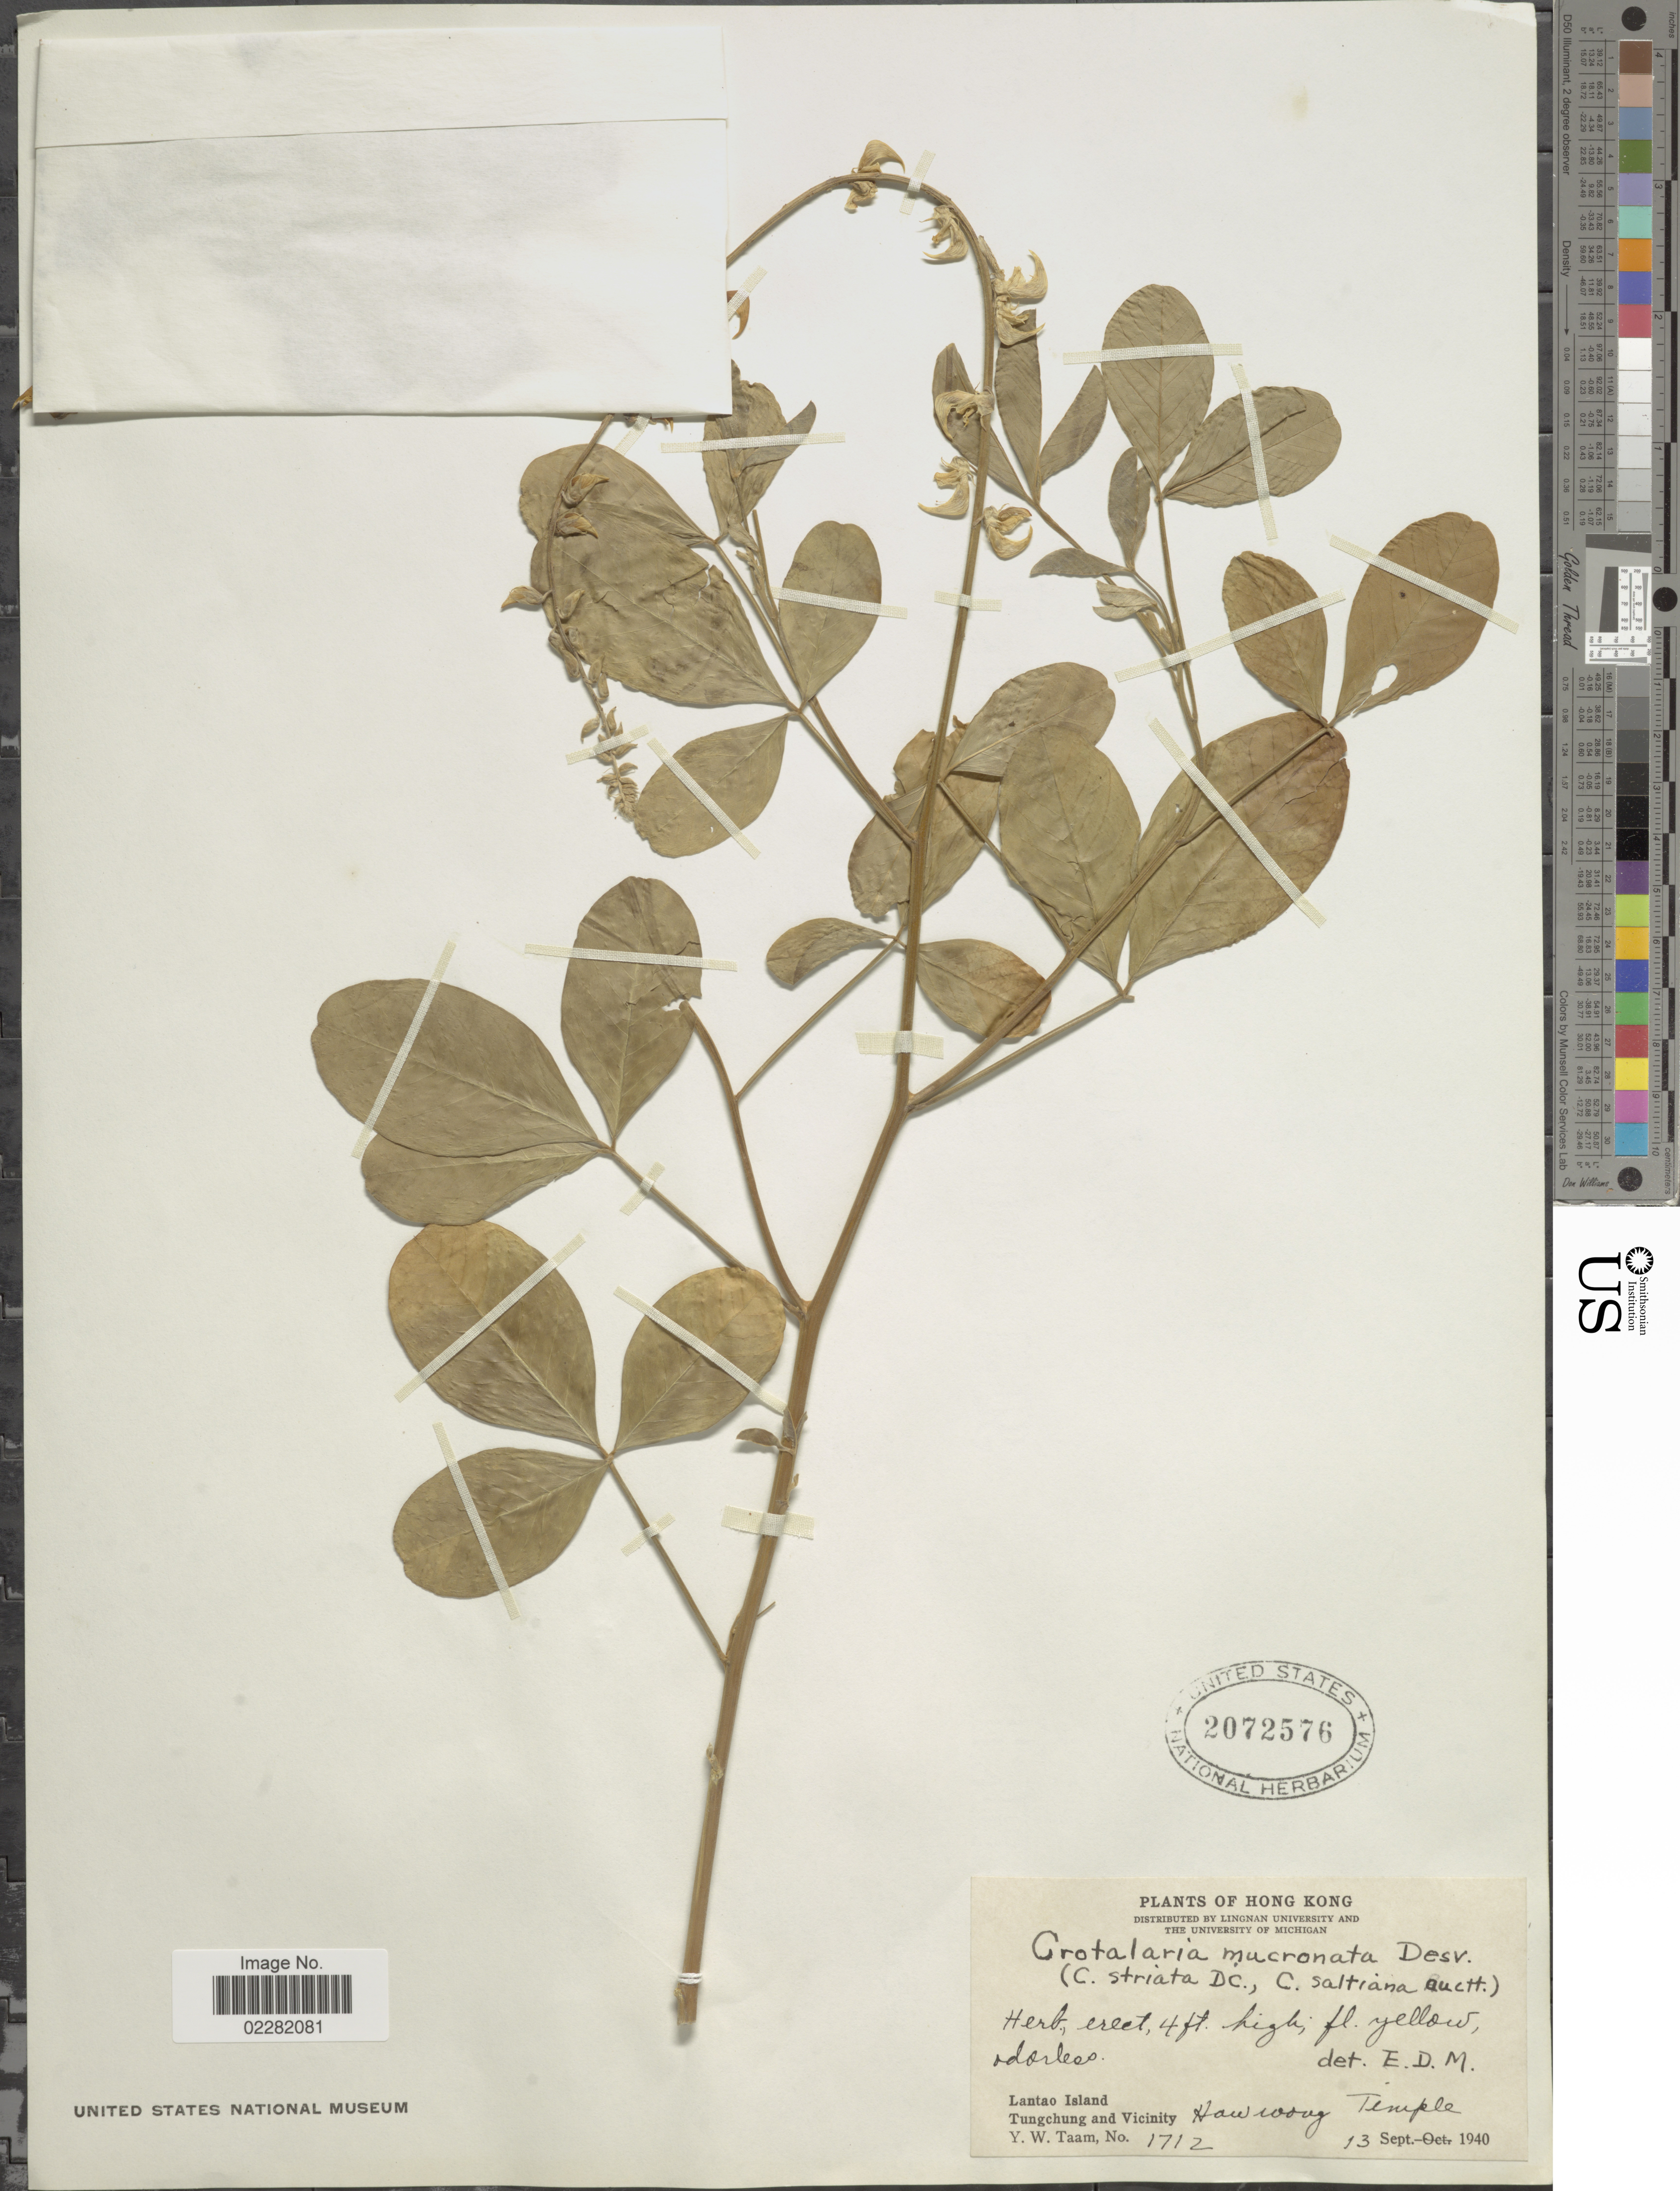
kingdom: Plantae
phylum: Tracheophyta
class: Magnoliopsida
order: Fabales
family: Fabaceae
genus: Crotalaria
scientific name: Crotalaria pallida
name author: Aiton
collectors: Y. W. Taam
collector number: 1712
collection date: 1940-09-13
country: China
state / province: Hong Kong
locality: Lantao Island, Tungchung and Vicinity Haw wong Temple [interpreted]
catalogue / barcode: US 2072576